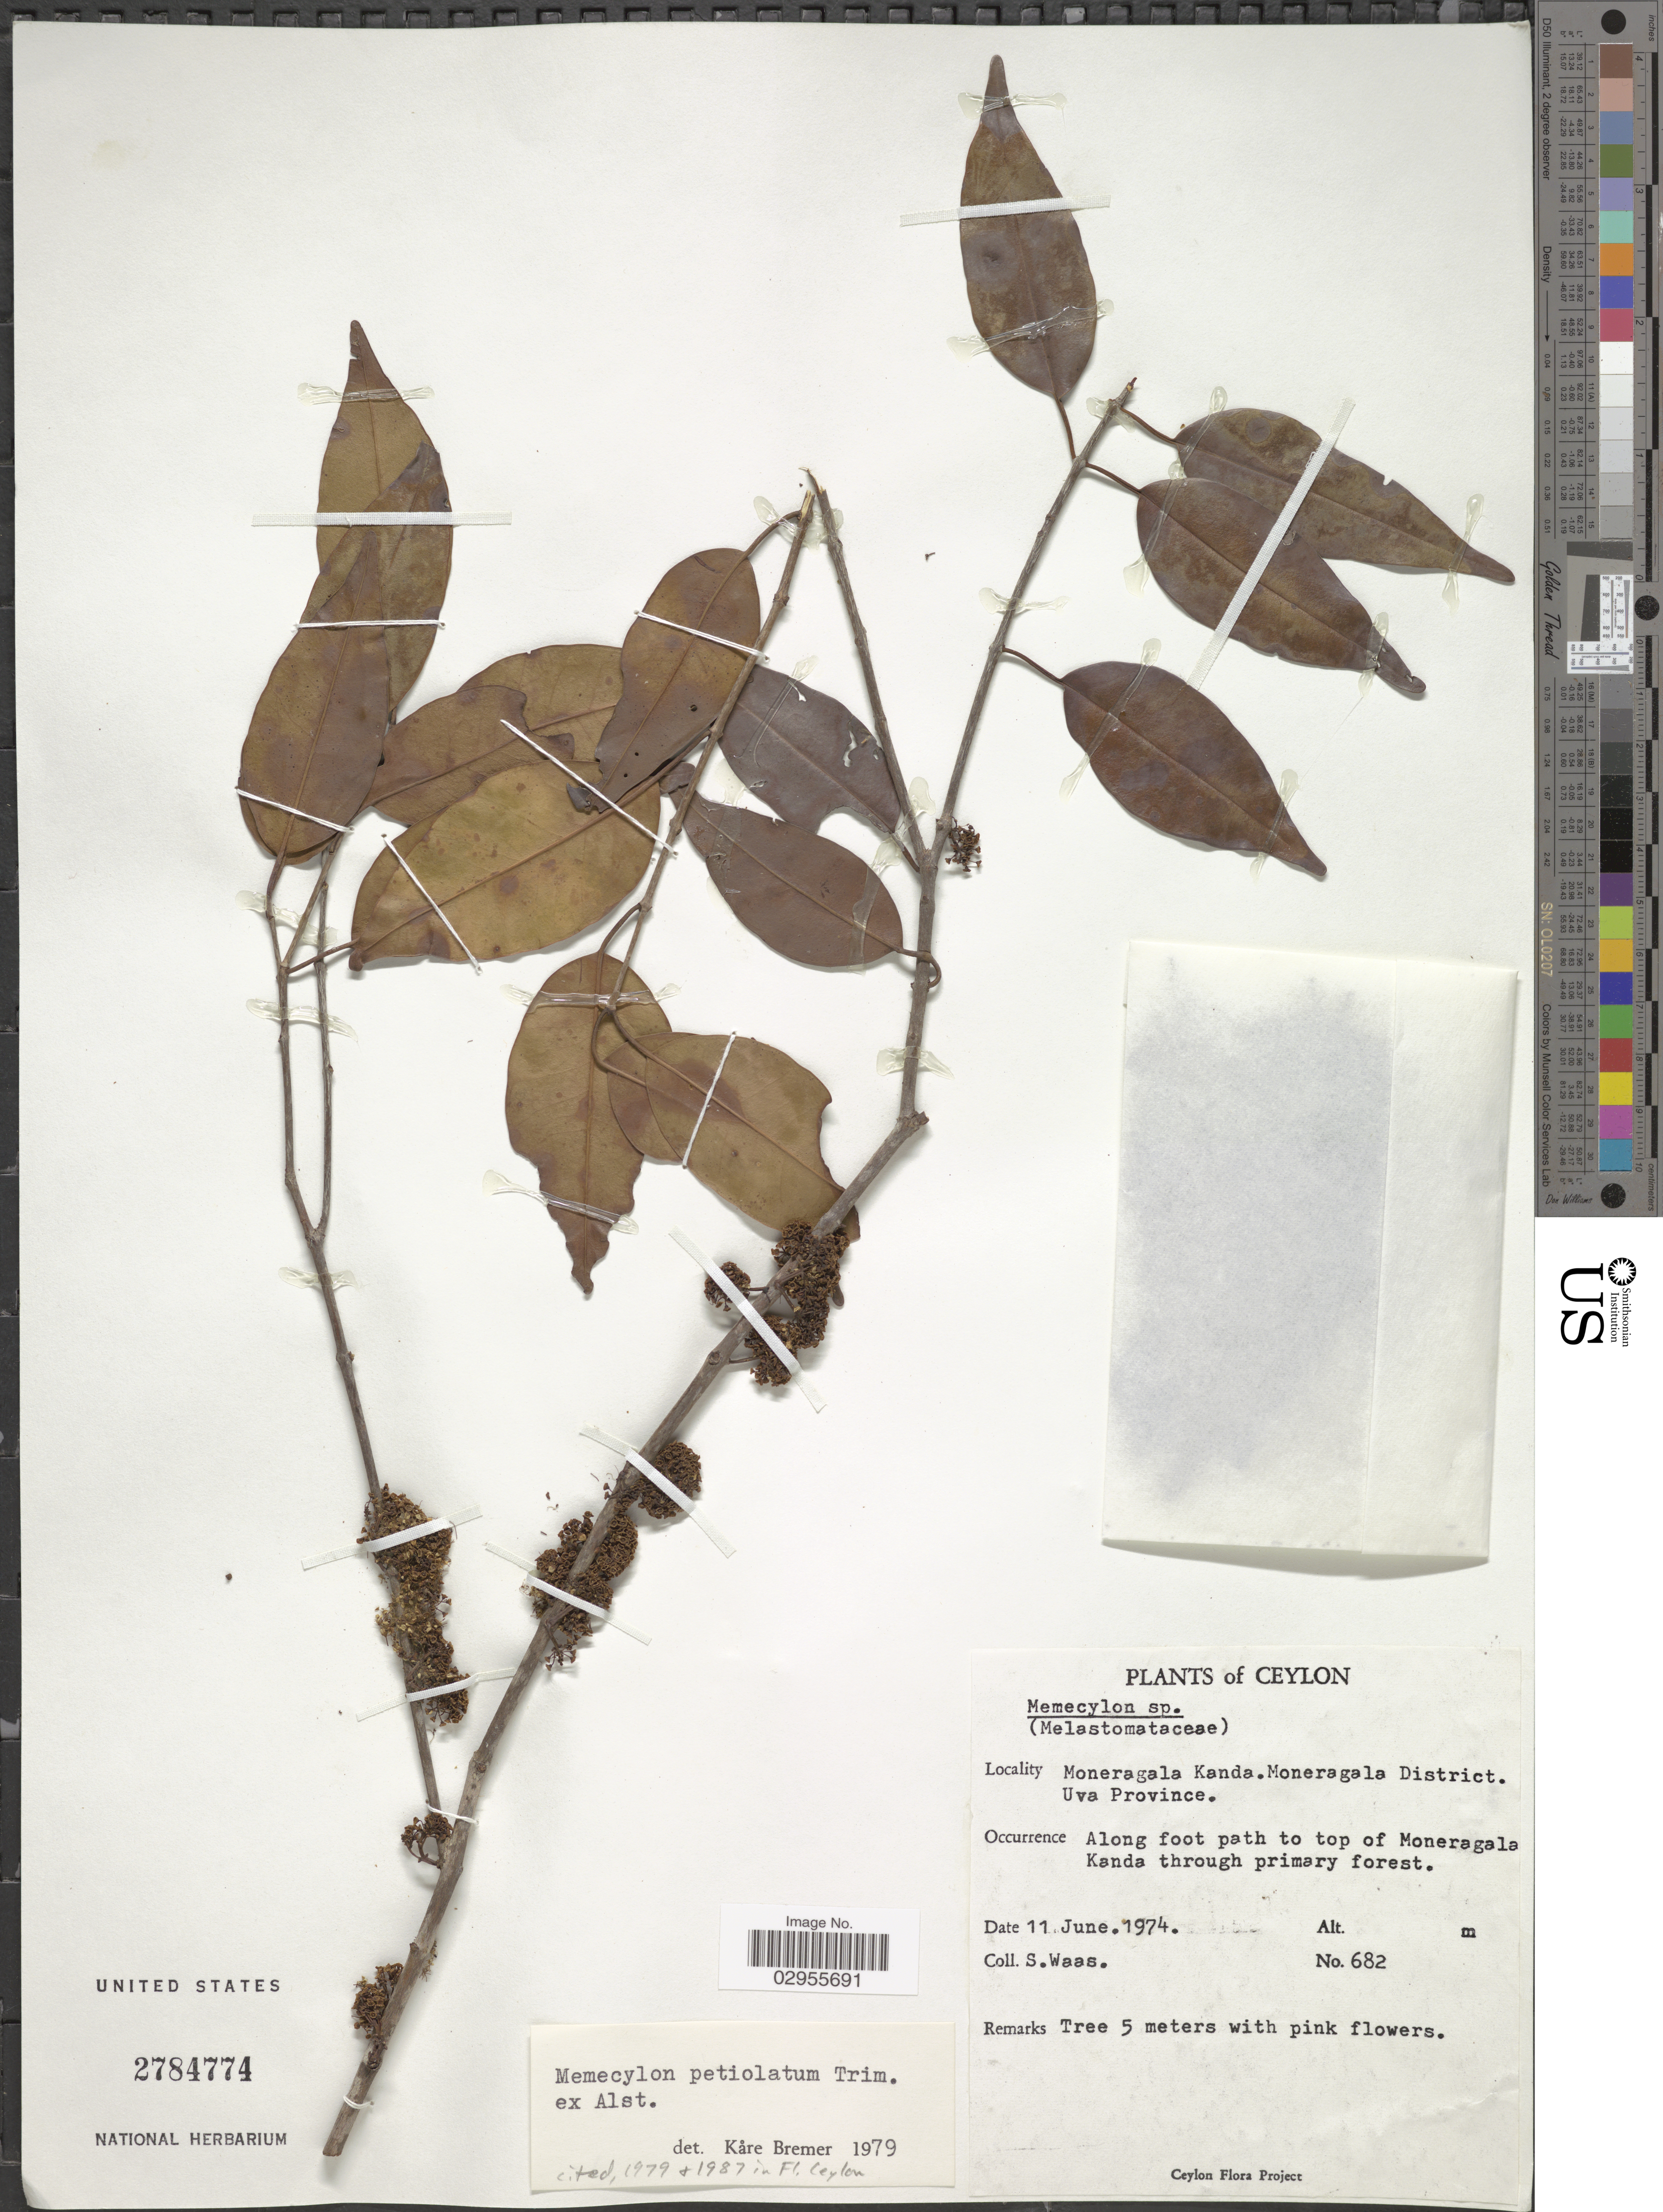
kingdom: Plantae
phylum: Tracheophyta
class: Magnoliopsida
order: Myrtales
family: Melastomataceae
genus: Memecylon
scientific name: Memecylon petiolatum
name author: Trimen ex Alston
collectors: S. Waas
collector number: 682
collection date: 1974-06-11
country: Sri Lanka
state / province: Uva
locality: Ceylon. Moneragala Kanda. Moneragala District. Along foot path to top of Moneragala Kanda through primary forest.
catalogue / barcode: US 2784774